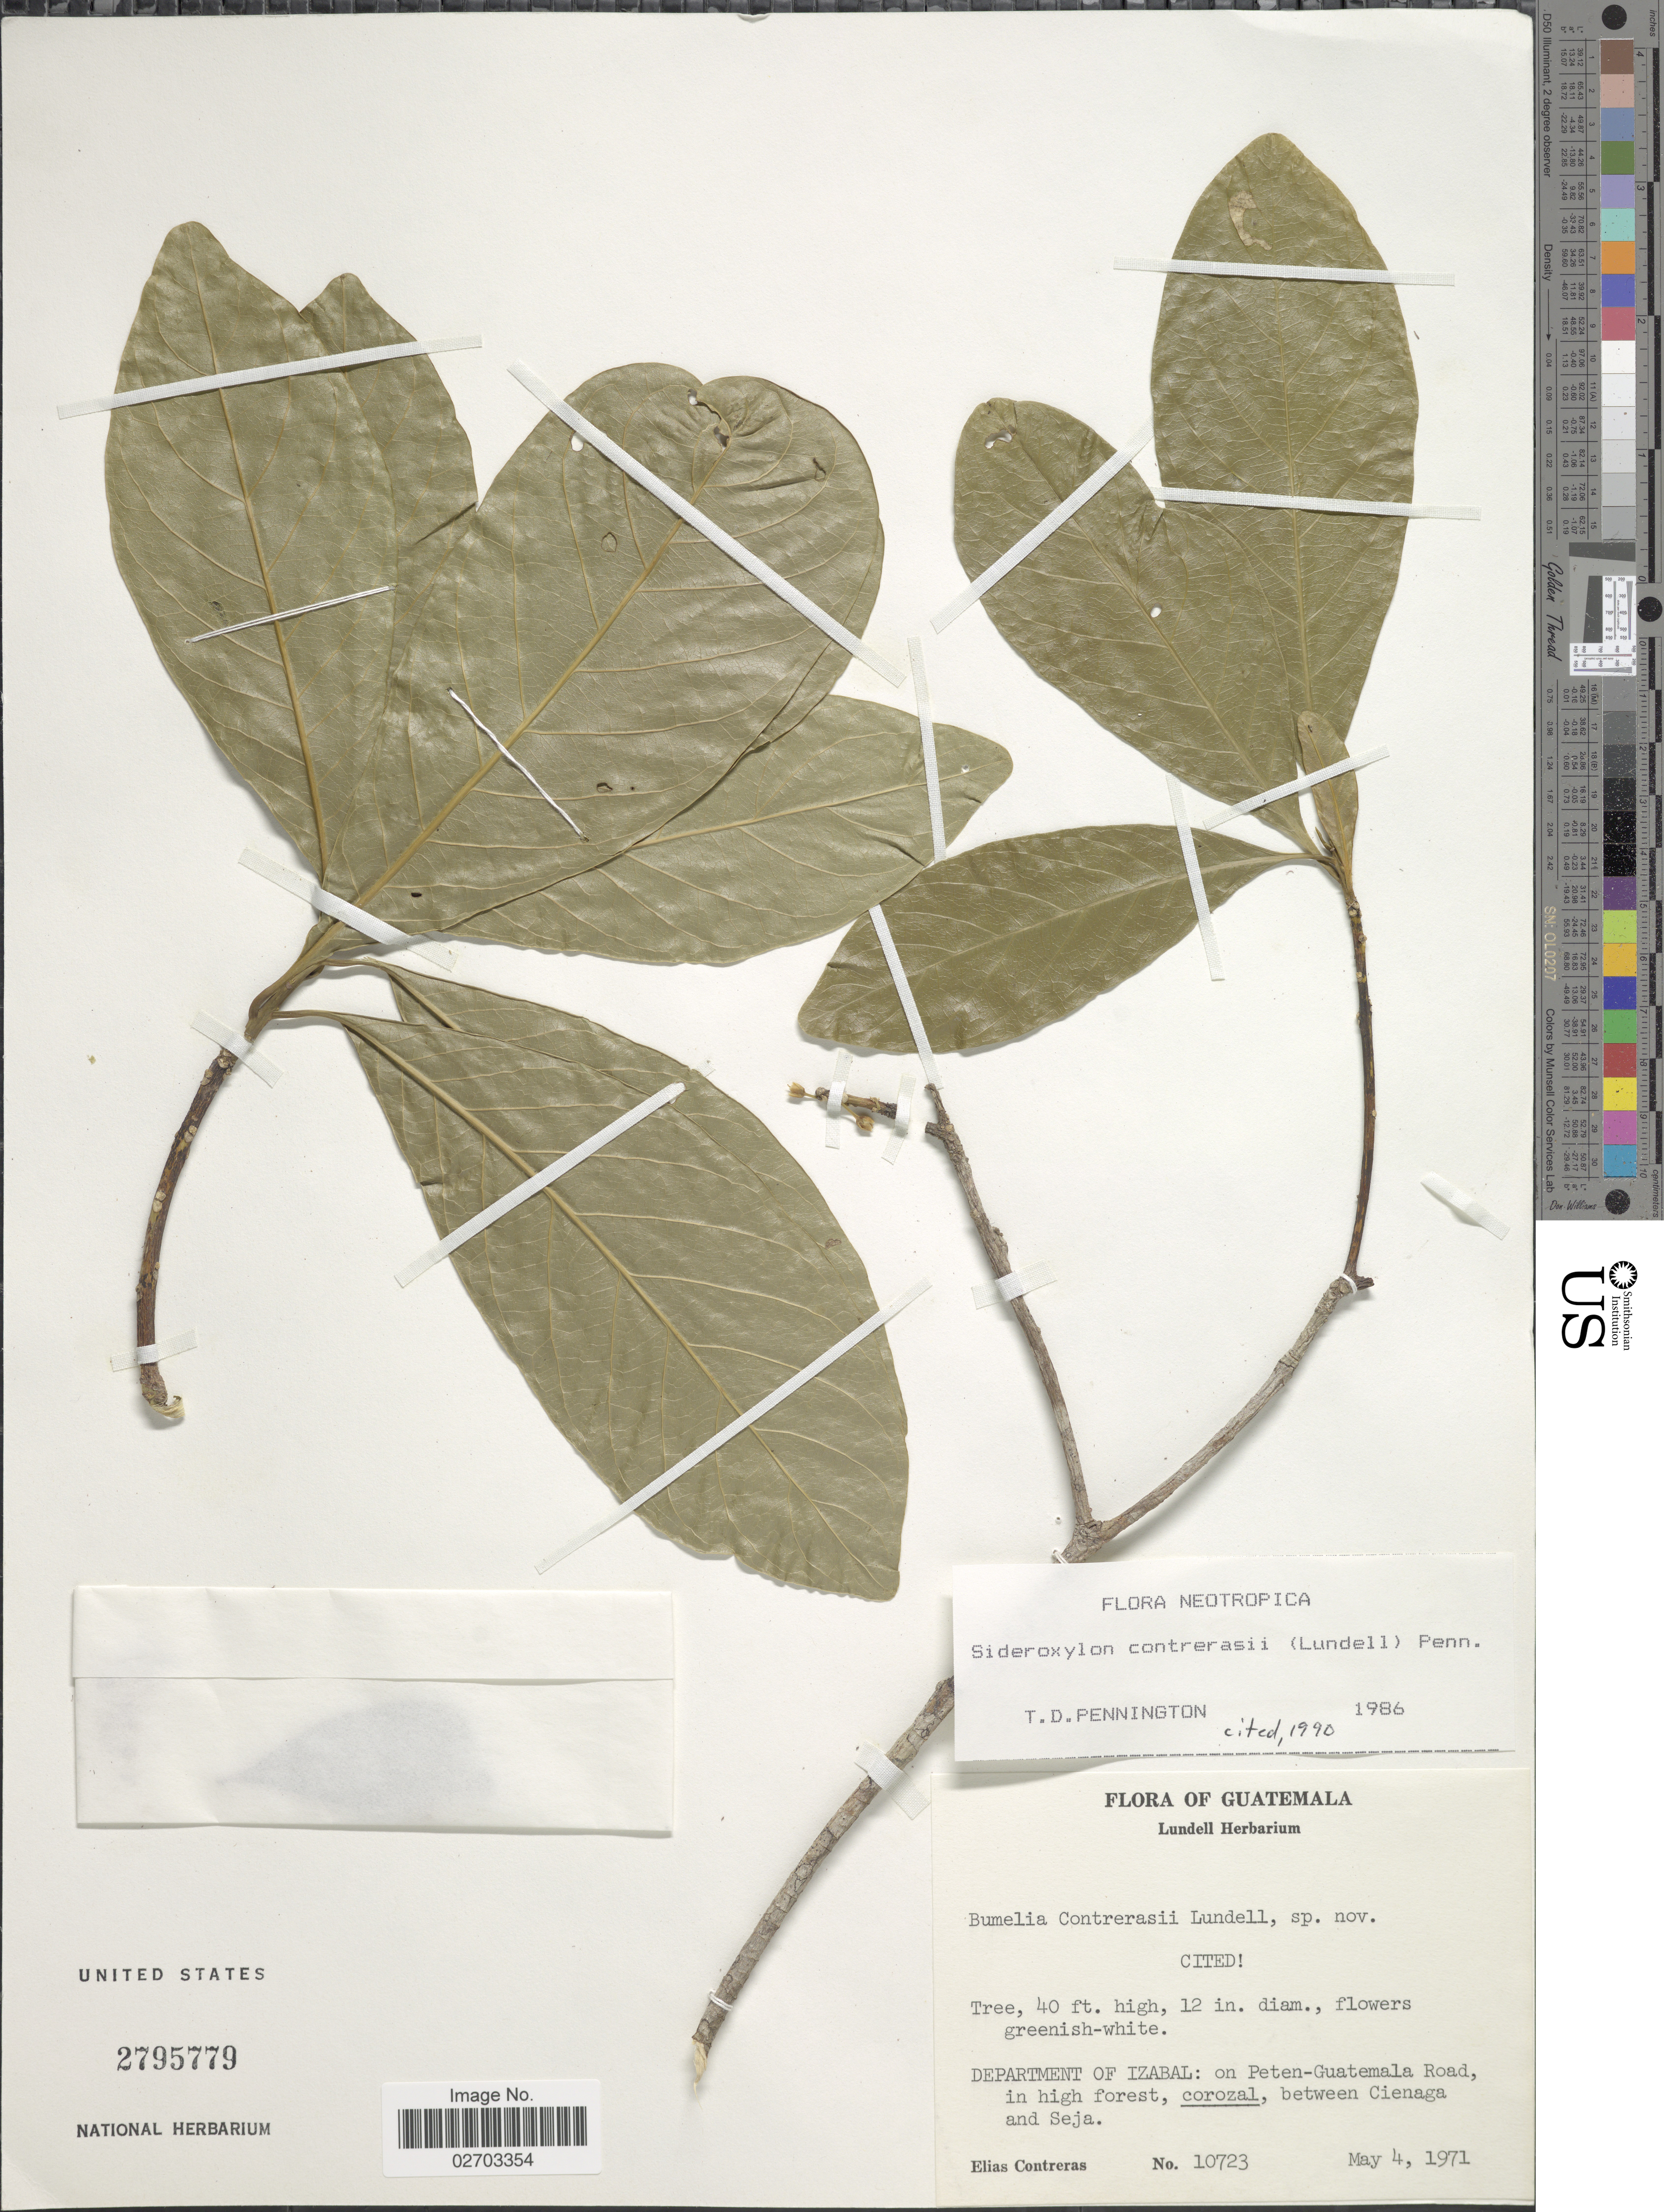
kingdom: Plantae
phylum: Tracheophyta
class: Magnoliopsida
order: Ericales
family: Sapotaceae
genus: Sideroxylon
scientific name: Sideroxylon contrerasii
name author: (Lundell) T.D. Penn.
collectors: E. Contreras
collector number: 10723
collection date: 1971-05-04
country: Guatemala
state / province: Izabal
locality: Department of Izabal: on Peten-Guatamala Road, in high forest, corozal, between Cienaga and Seja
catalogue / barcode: US 2795779